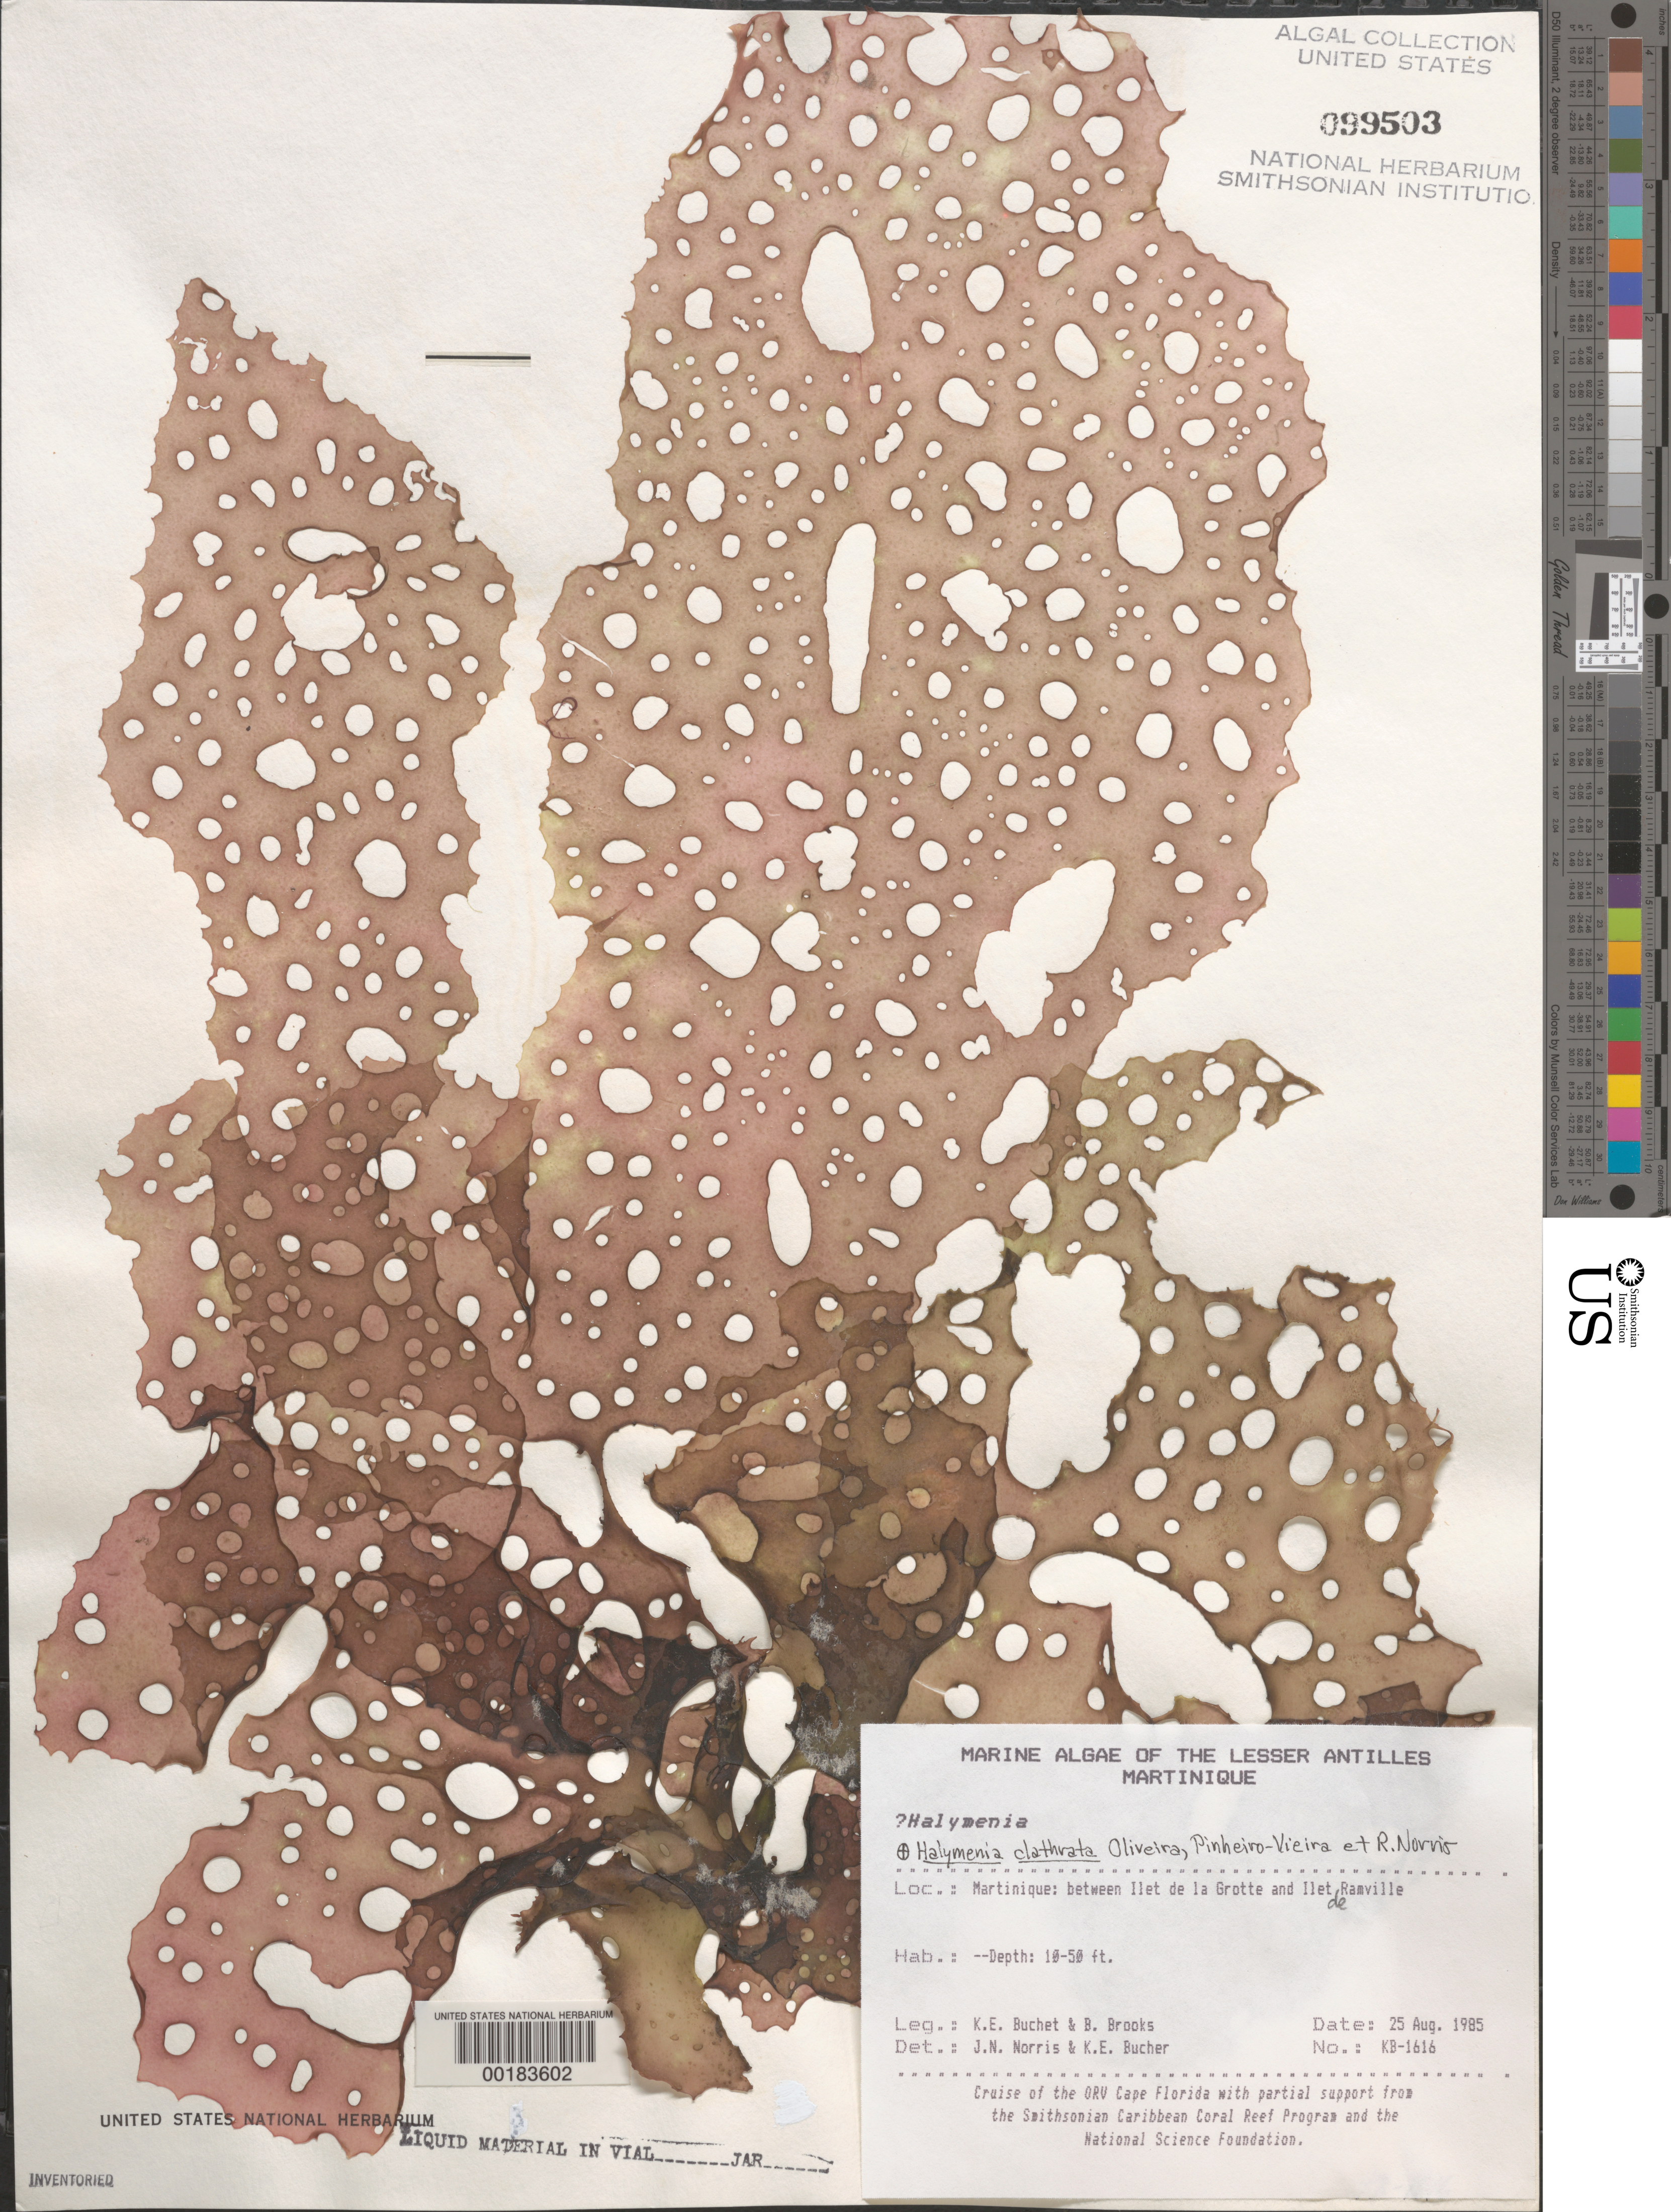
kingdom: Plantae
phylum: Rhodophyta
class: Florideophyceae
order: Halymeniales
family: Halymeniaceae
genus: Halymenia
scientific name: Halymenia sp.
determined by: Norris, J. N.; Bucher, K. E.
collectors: K. E. Bucher & B. Brooks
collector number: Kb-1616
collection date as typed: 25 Aug 1985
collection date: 1985-08-25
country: Martinique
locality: Between Ilet de la Grotte and Ilet de Ramville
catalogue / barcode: US 99503